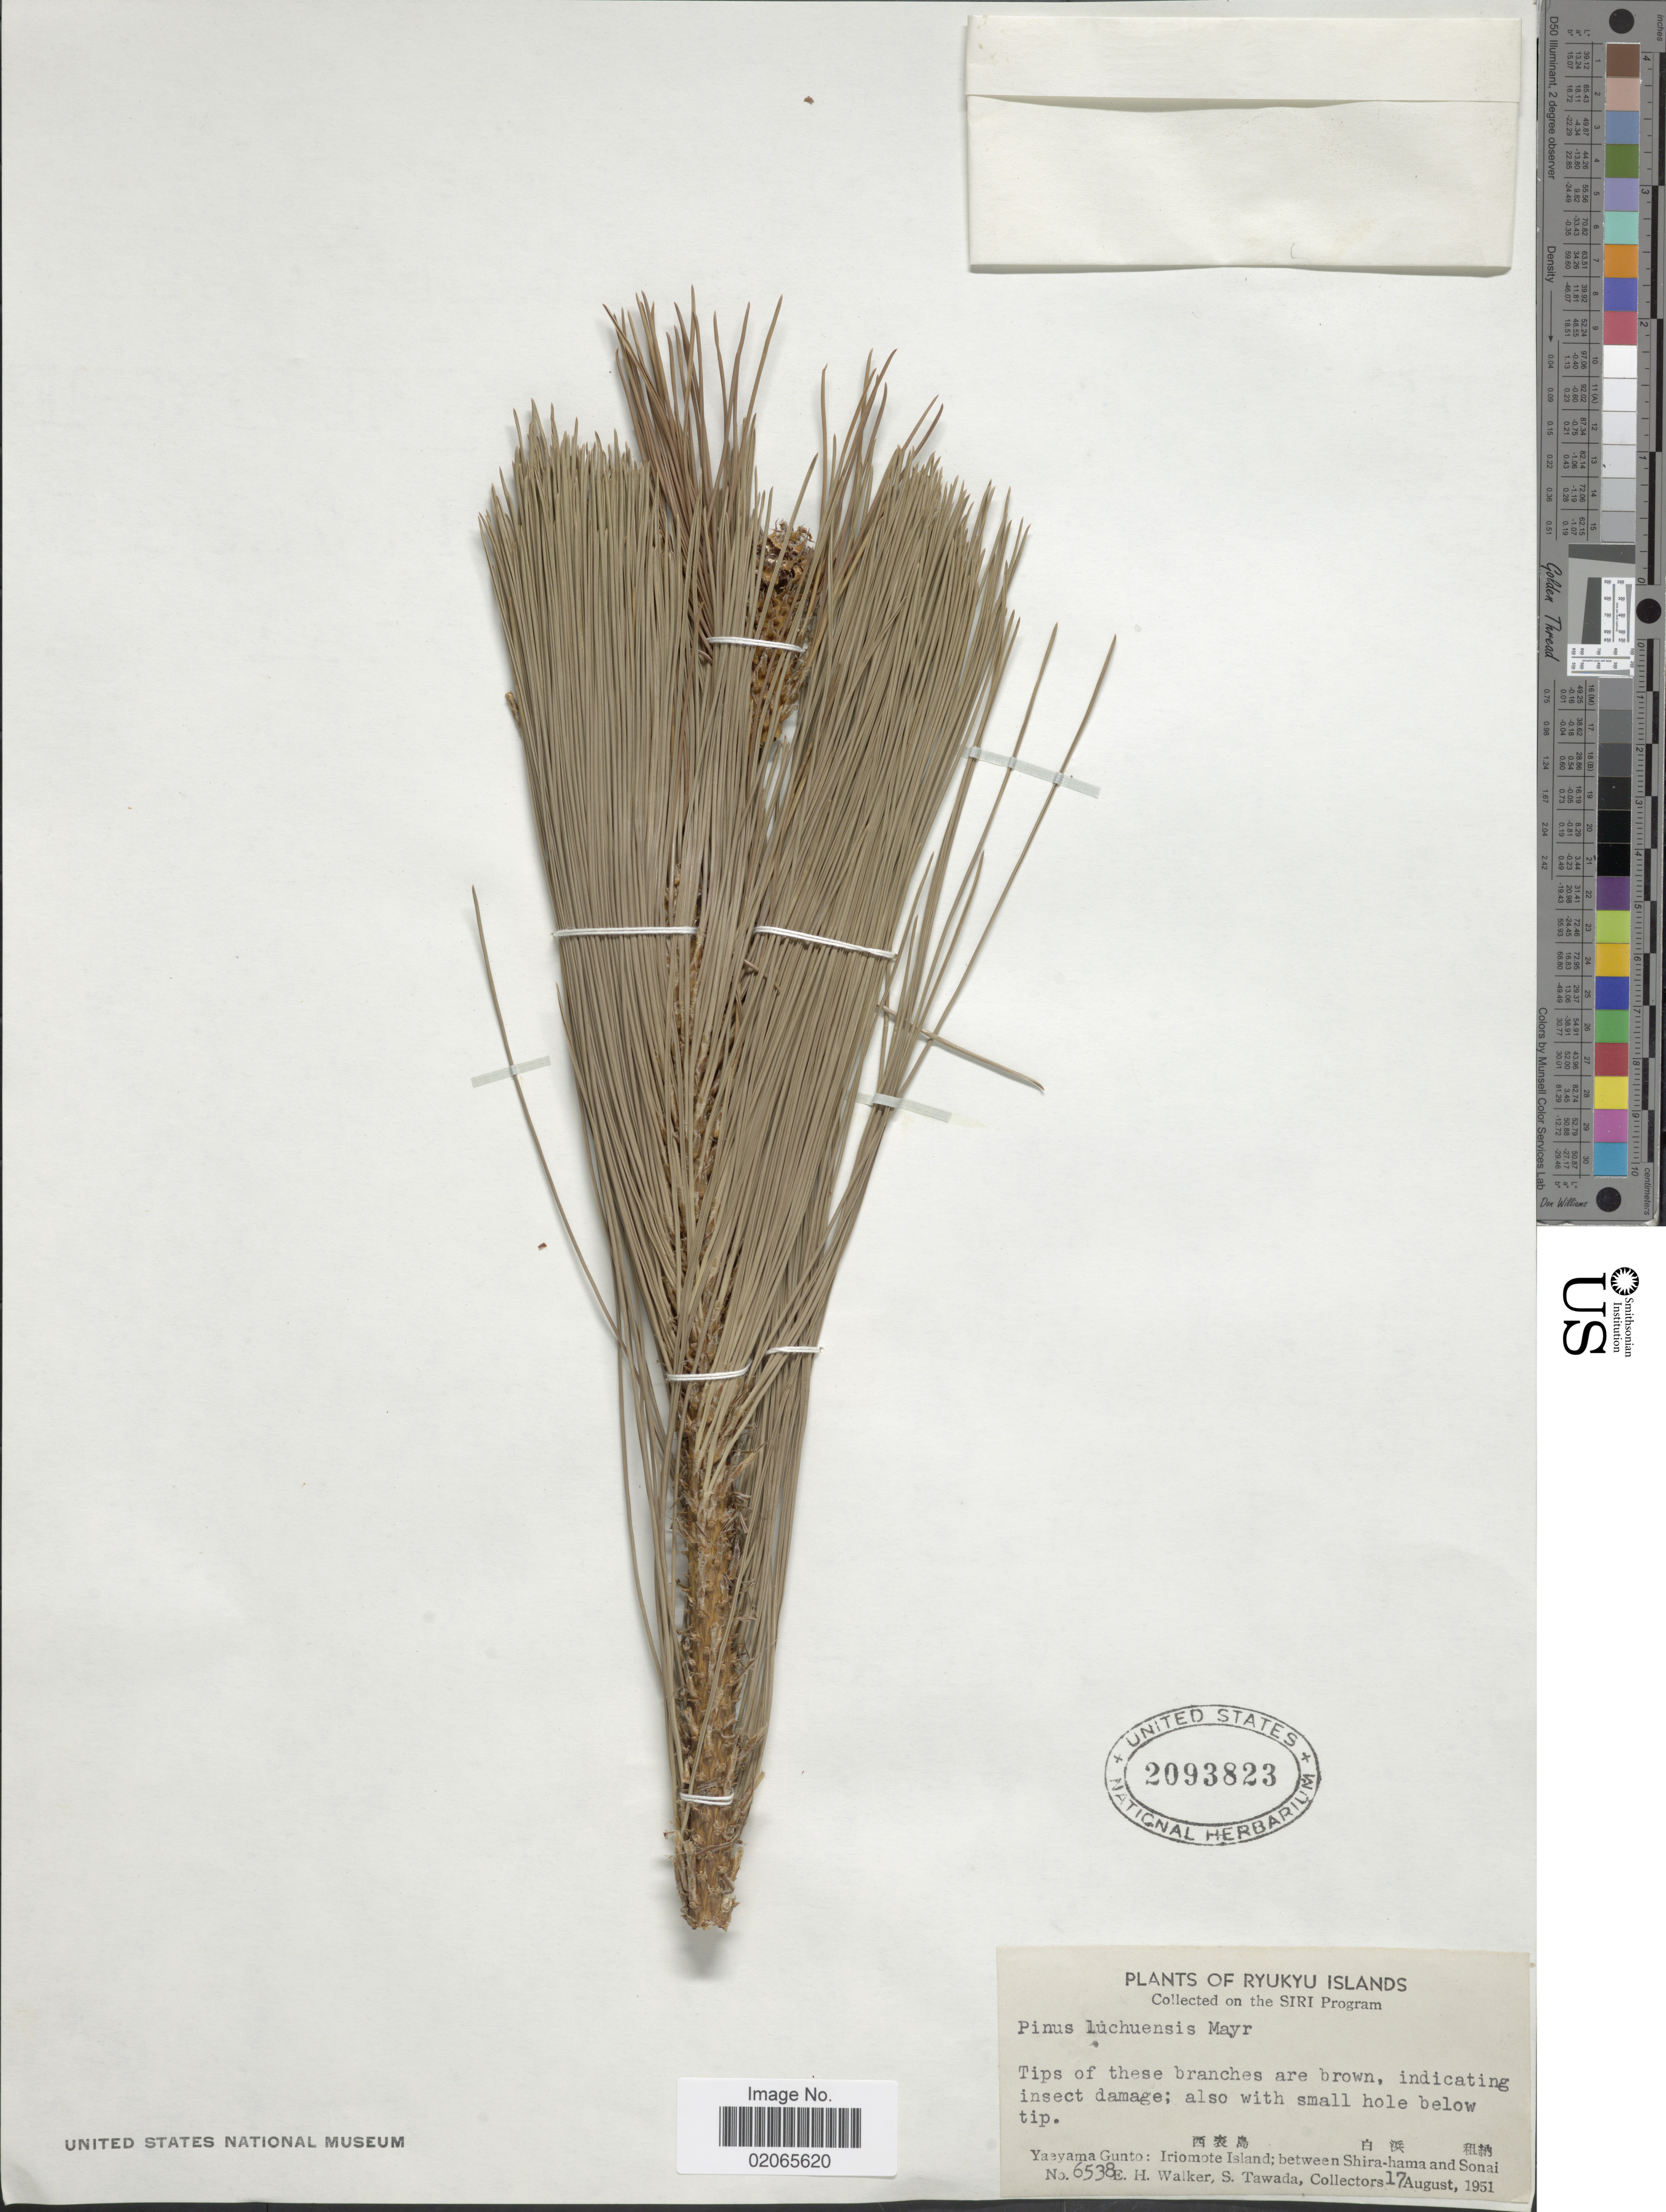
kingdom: Plantae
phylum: Tracheophyta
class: Pinopsida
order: Pinales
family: Pinaceae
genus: Pinus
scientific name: Pinus luchuensis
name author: Mayr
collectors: H. Walker & S. Tawada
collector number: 6538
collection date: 1951-08-17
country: Japan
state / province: Okinawa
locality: Yaeyama Gunto: Irimore Island: between Shira-hama and Sonai, Ryukyu Islands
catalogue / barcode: US 2093823